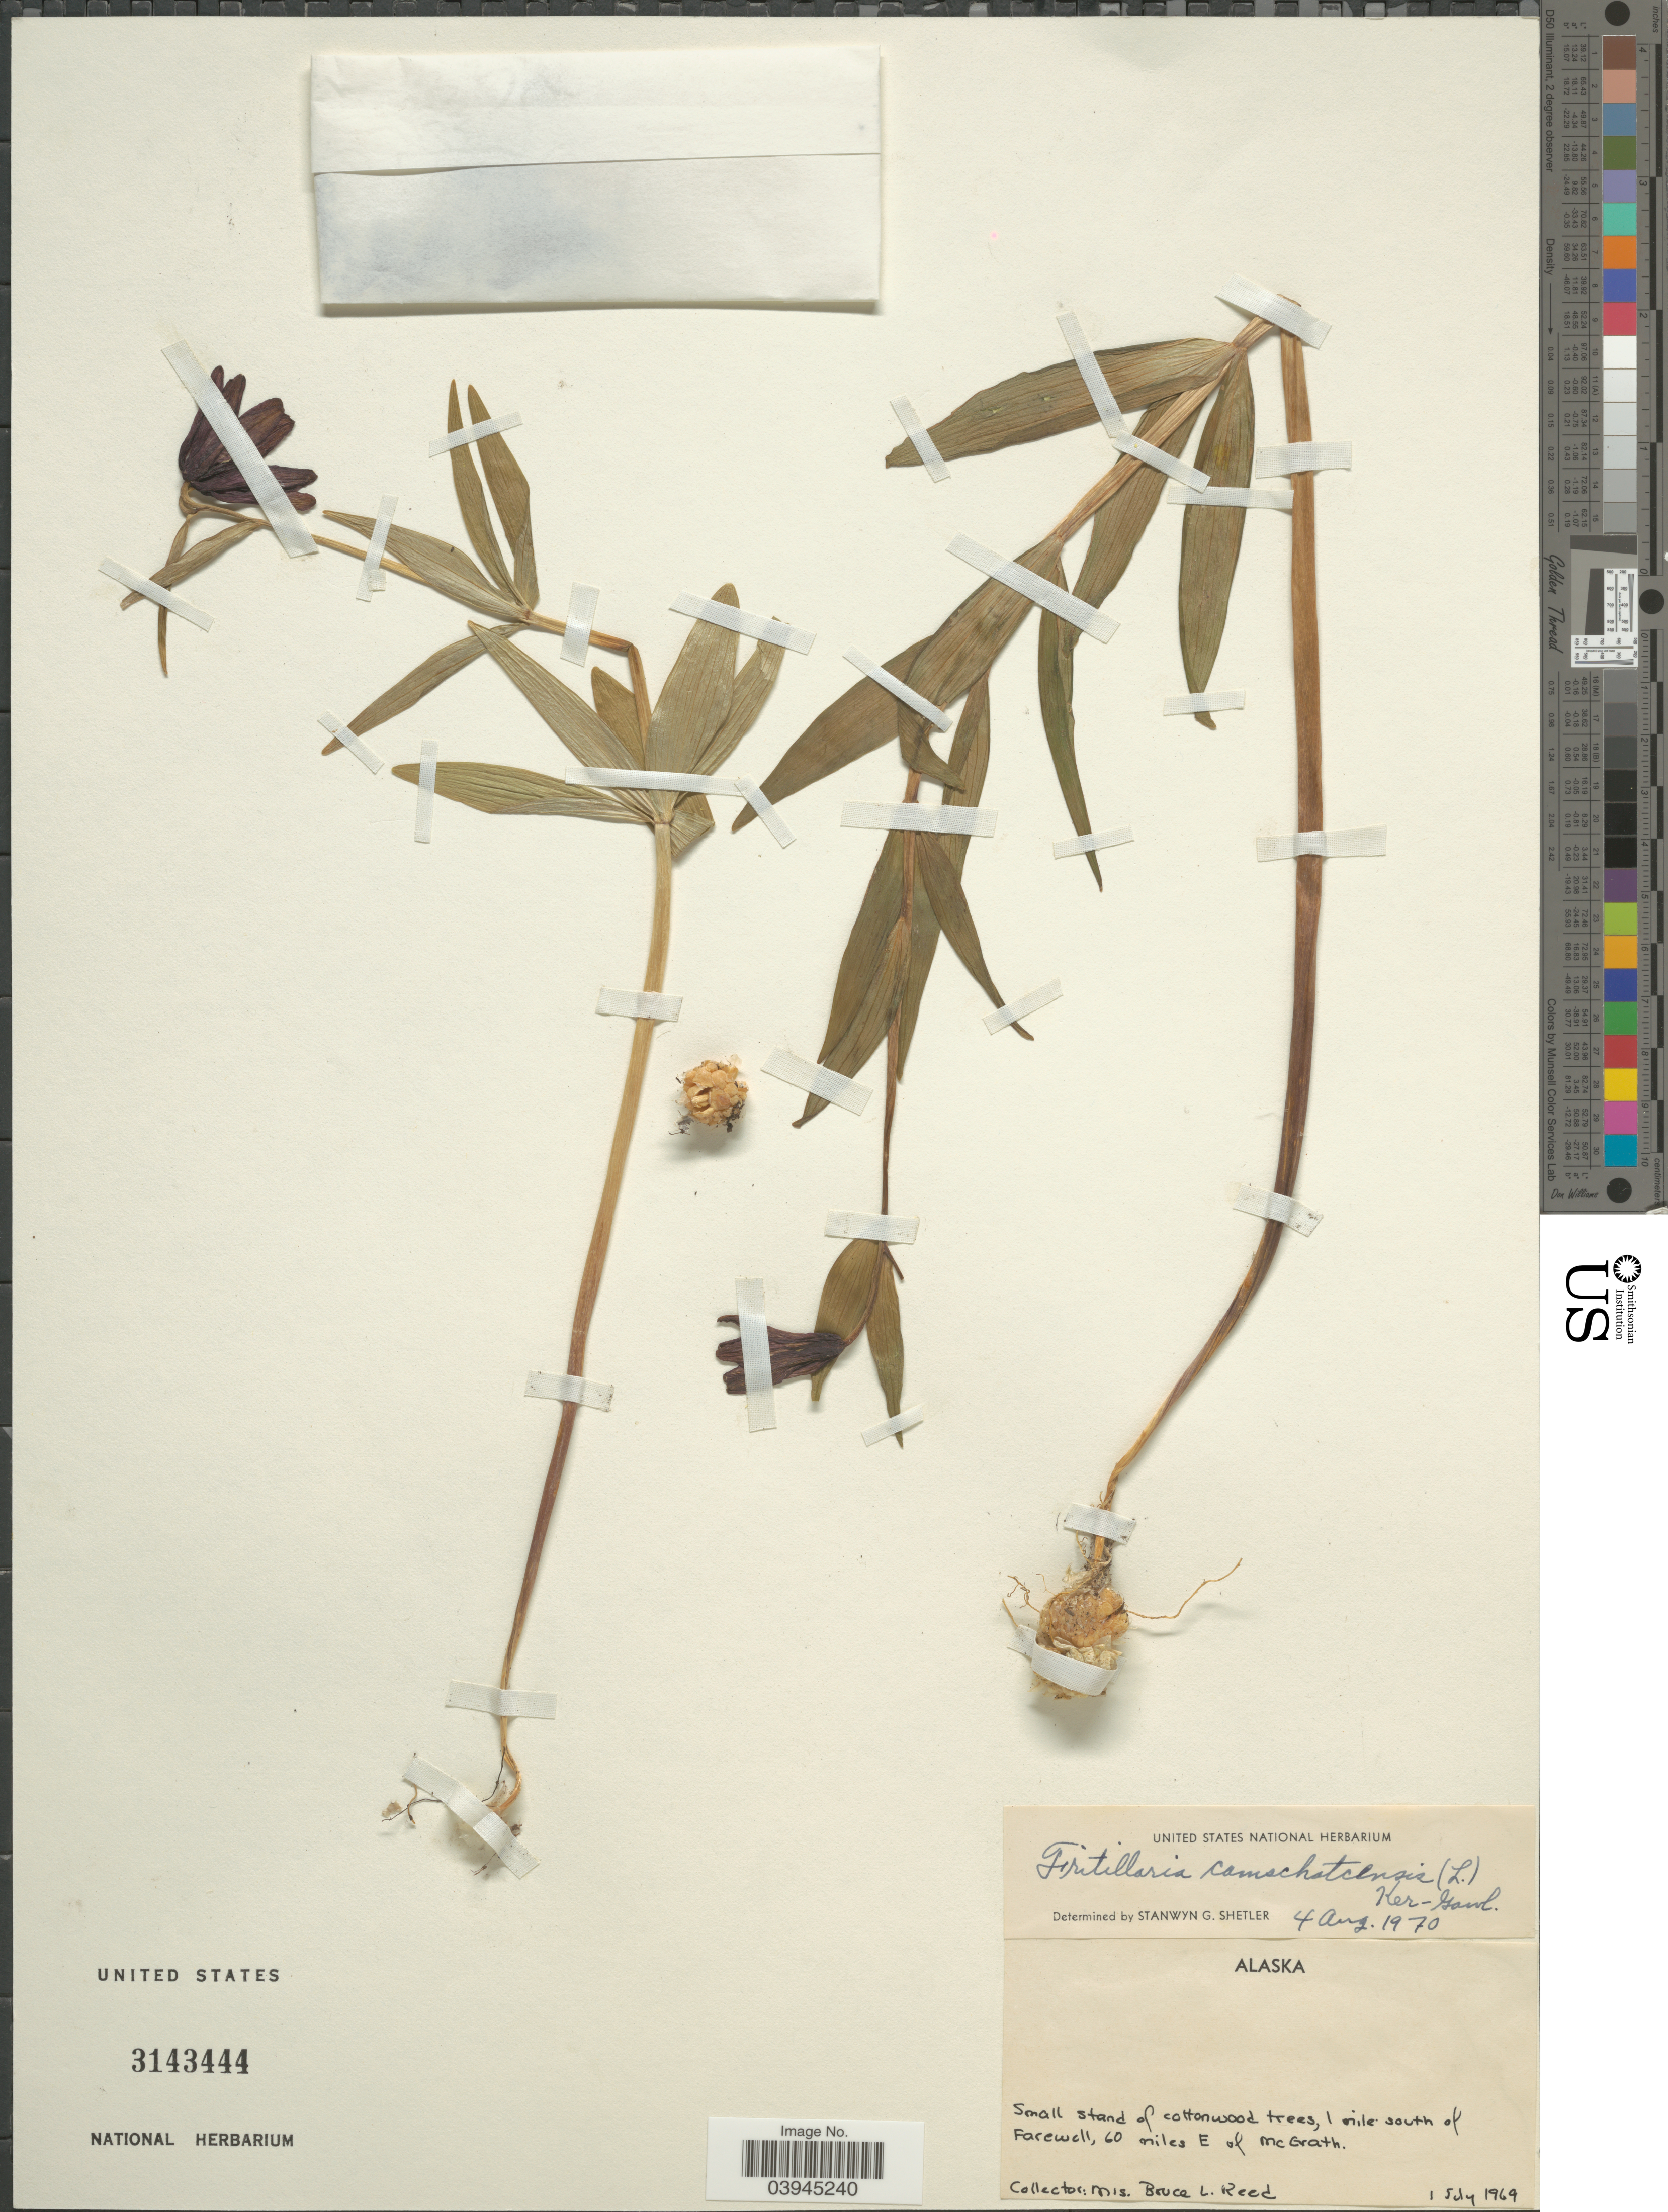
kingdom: Plantae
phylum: Tracheophyta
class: Liliopsida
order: Liliales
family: Liliaceae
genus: Fritillaria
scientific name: Fritillaria camschatcensis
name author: (L.) Ker Gawl.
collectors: B. Reed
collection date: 1969-07-01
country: United States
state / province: Alaska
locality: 1 mile south of Farewell, 60 miles E of McGrath.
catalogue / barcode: US 3143444